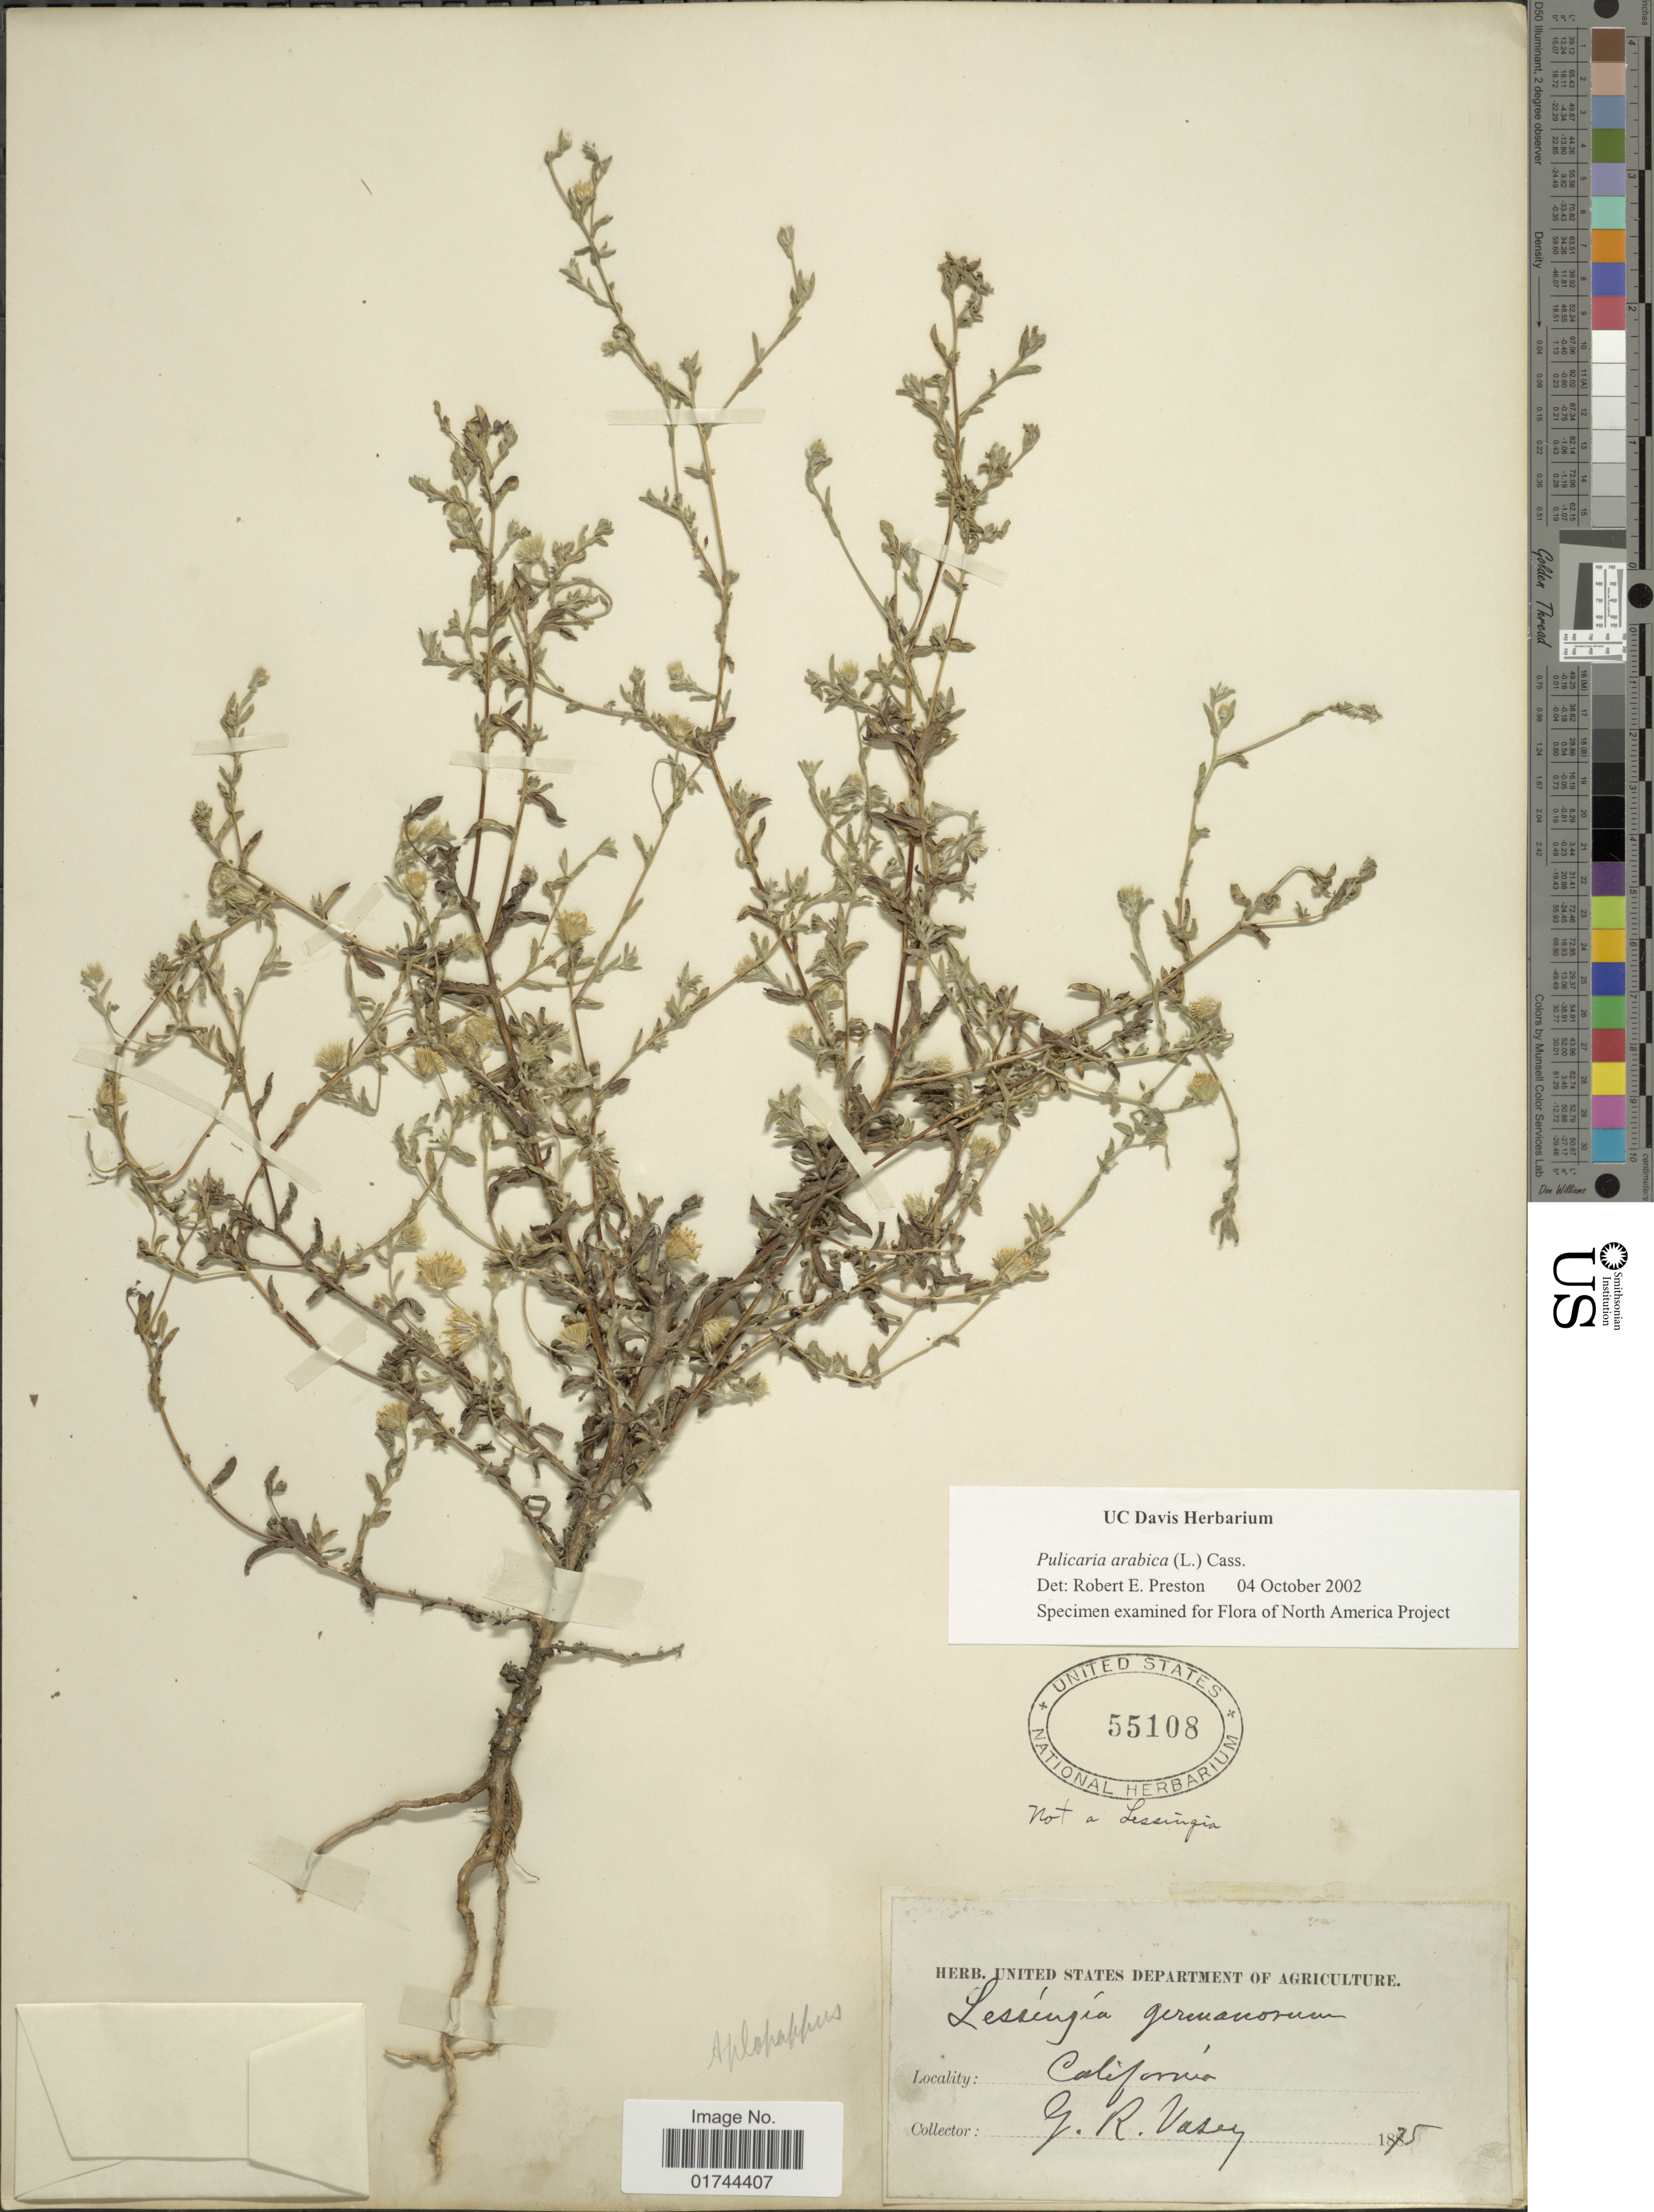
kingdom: Plantae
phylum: Tracheophyta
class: Magnoliopsida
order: Asterales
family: Asteraceae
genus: Pulicaria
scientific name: Pulicaria arabica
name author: (L.) Cass.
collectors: G. R. Vasey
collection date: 1875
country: United States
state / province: California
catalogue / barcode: US 55108